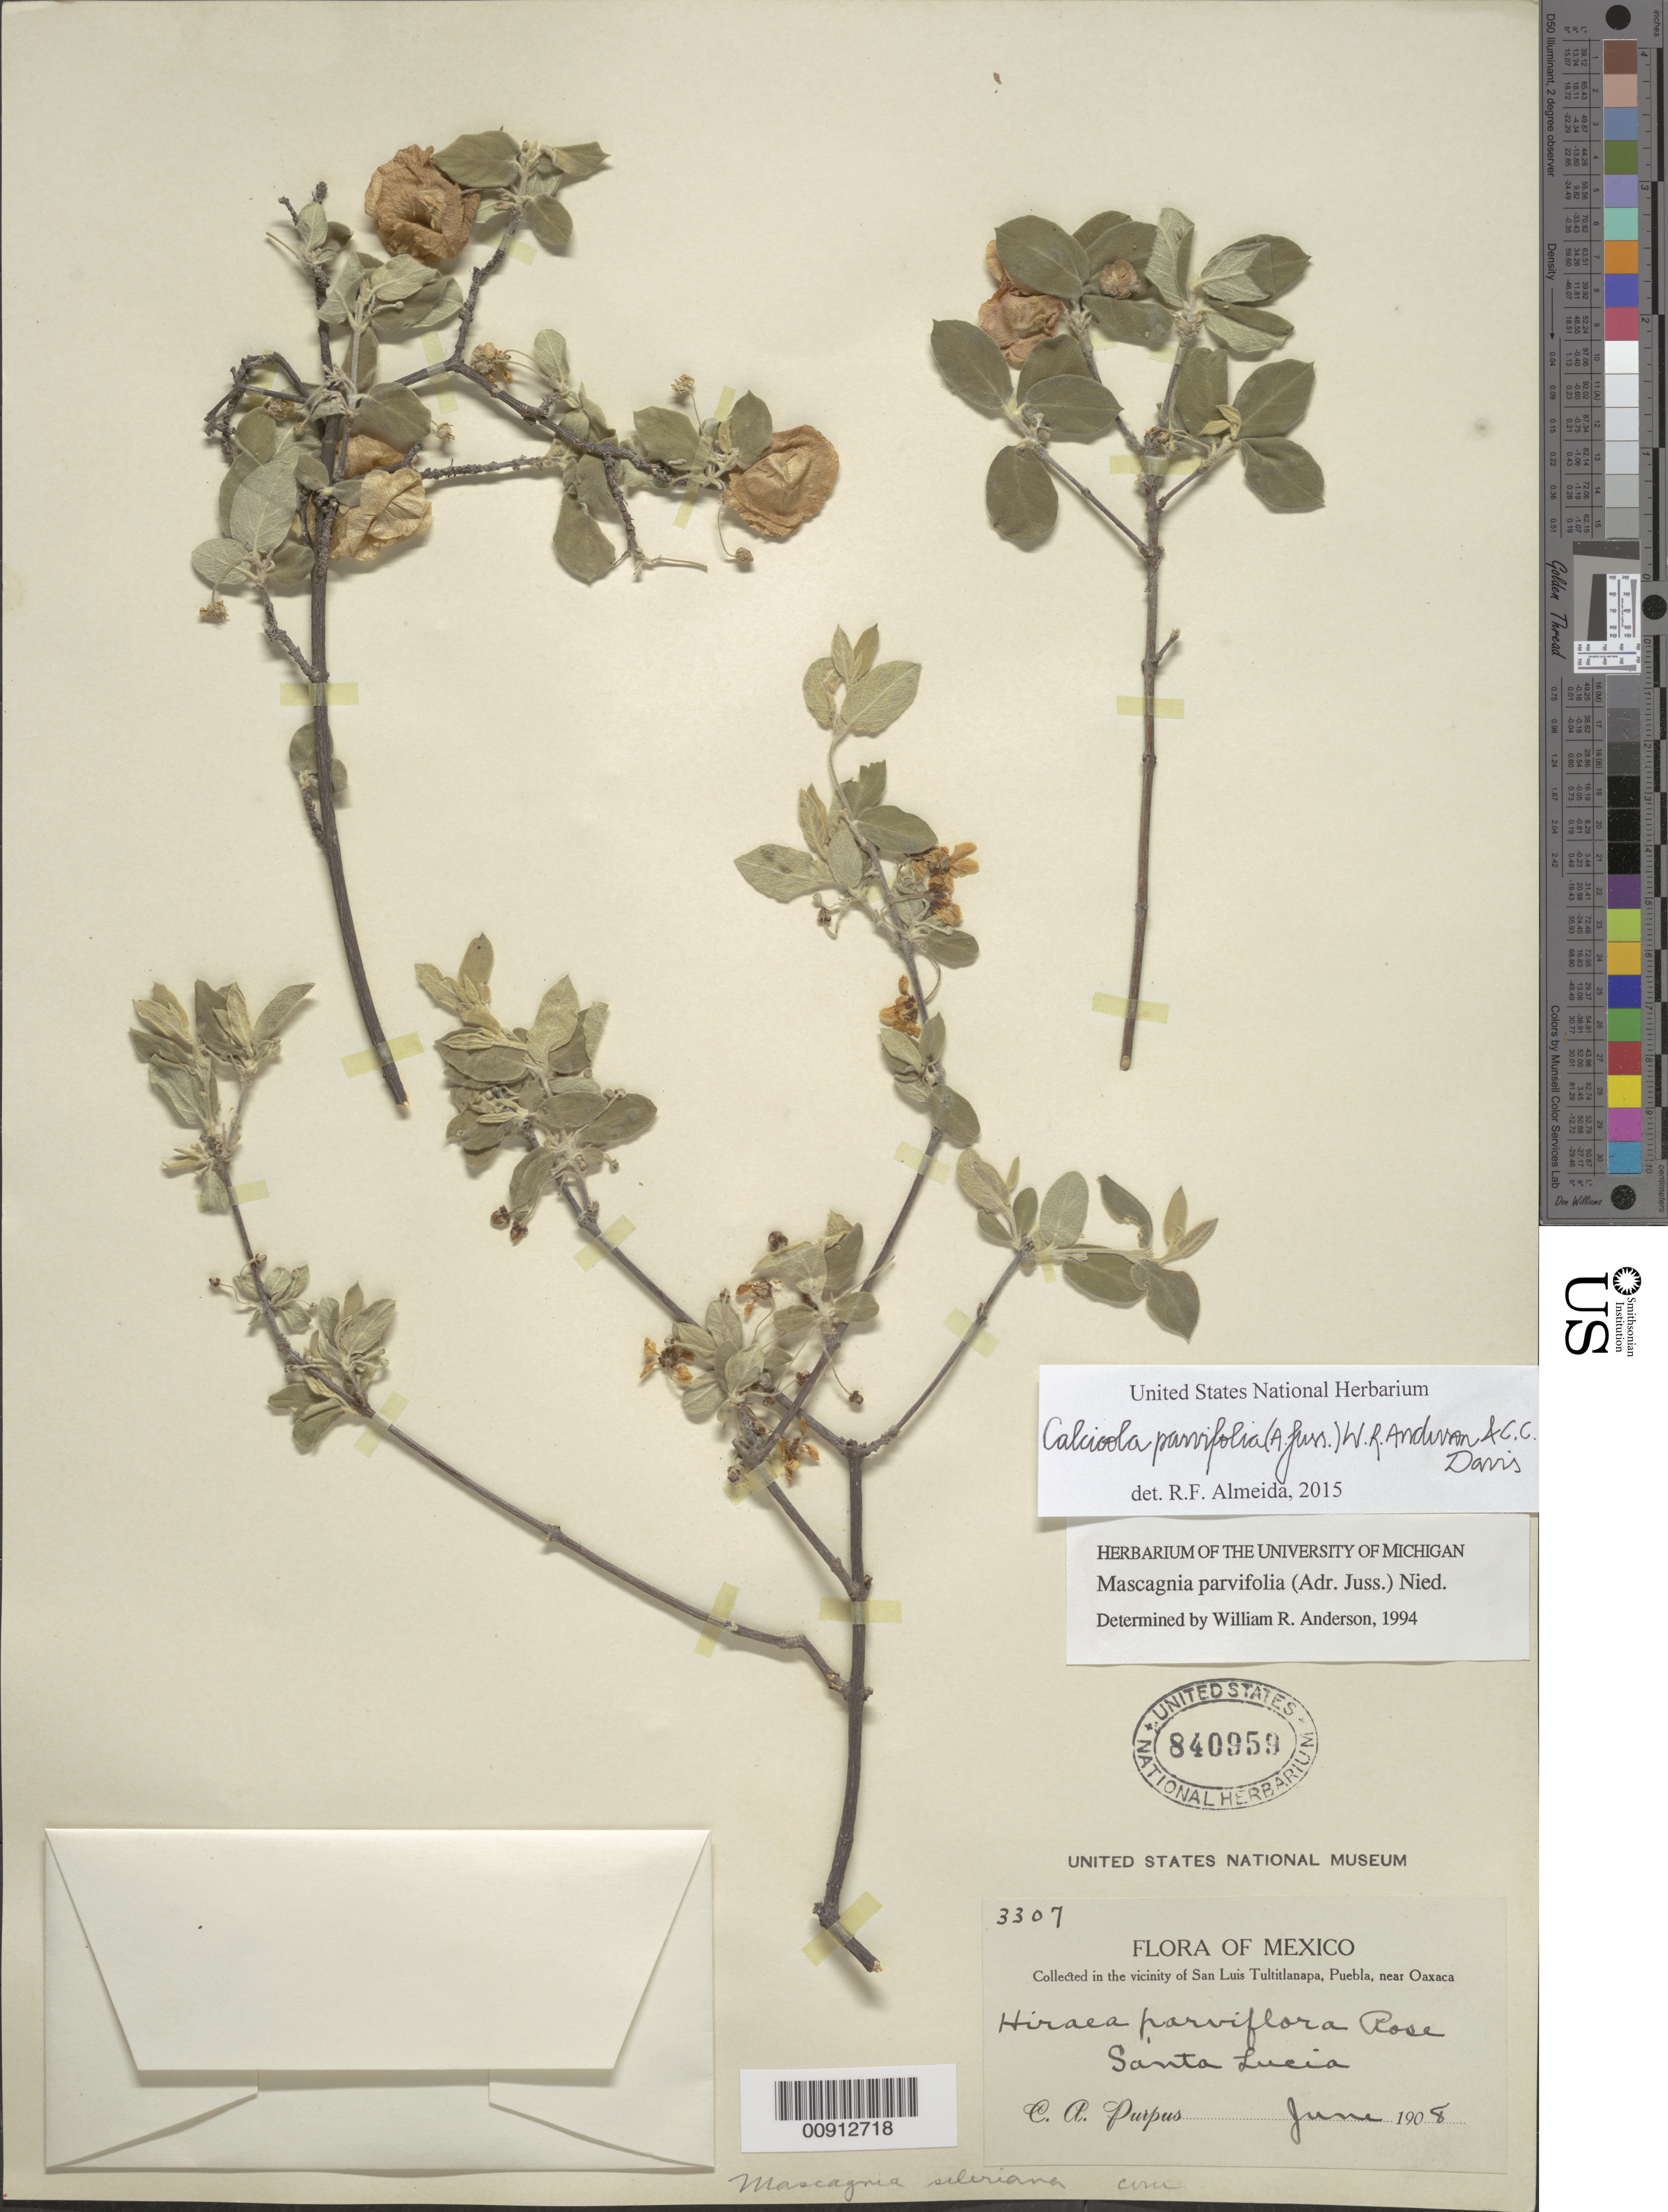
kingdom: Plantae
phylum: Tracheophyta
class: Magnoliopsida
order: Malpighiales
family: Malpighiaceae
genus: Calcicola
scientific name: Calcicola parvifolia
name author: (A. Juss.) W.R. Anderson & C. Davis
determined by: De Almeida, R. F., (HUEFS), Universidade Estadual de Feira de Santana (BRAZIL)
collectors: C. A. Purpus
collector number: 3307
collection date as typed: Jun 1908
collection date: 1908-06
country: Mexico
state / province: Puebla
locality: Santa Lucia. Vicinity of San Luis Tultitlanapa, Puebla, near Oaxaca.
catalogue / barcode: US 840959